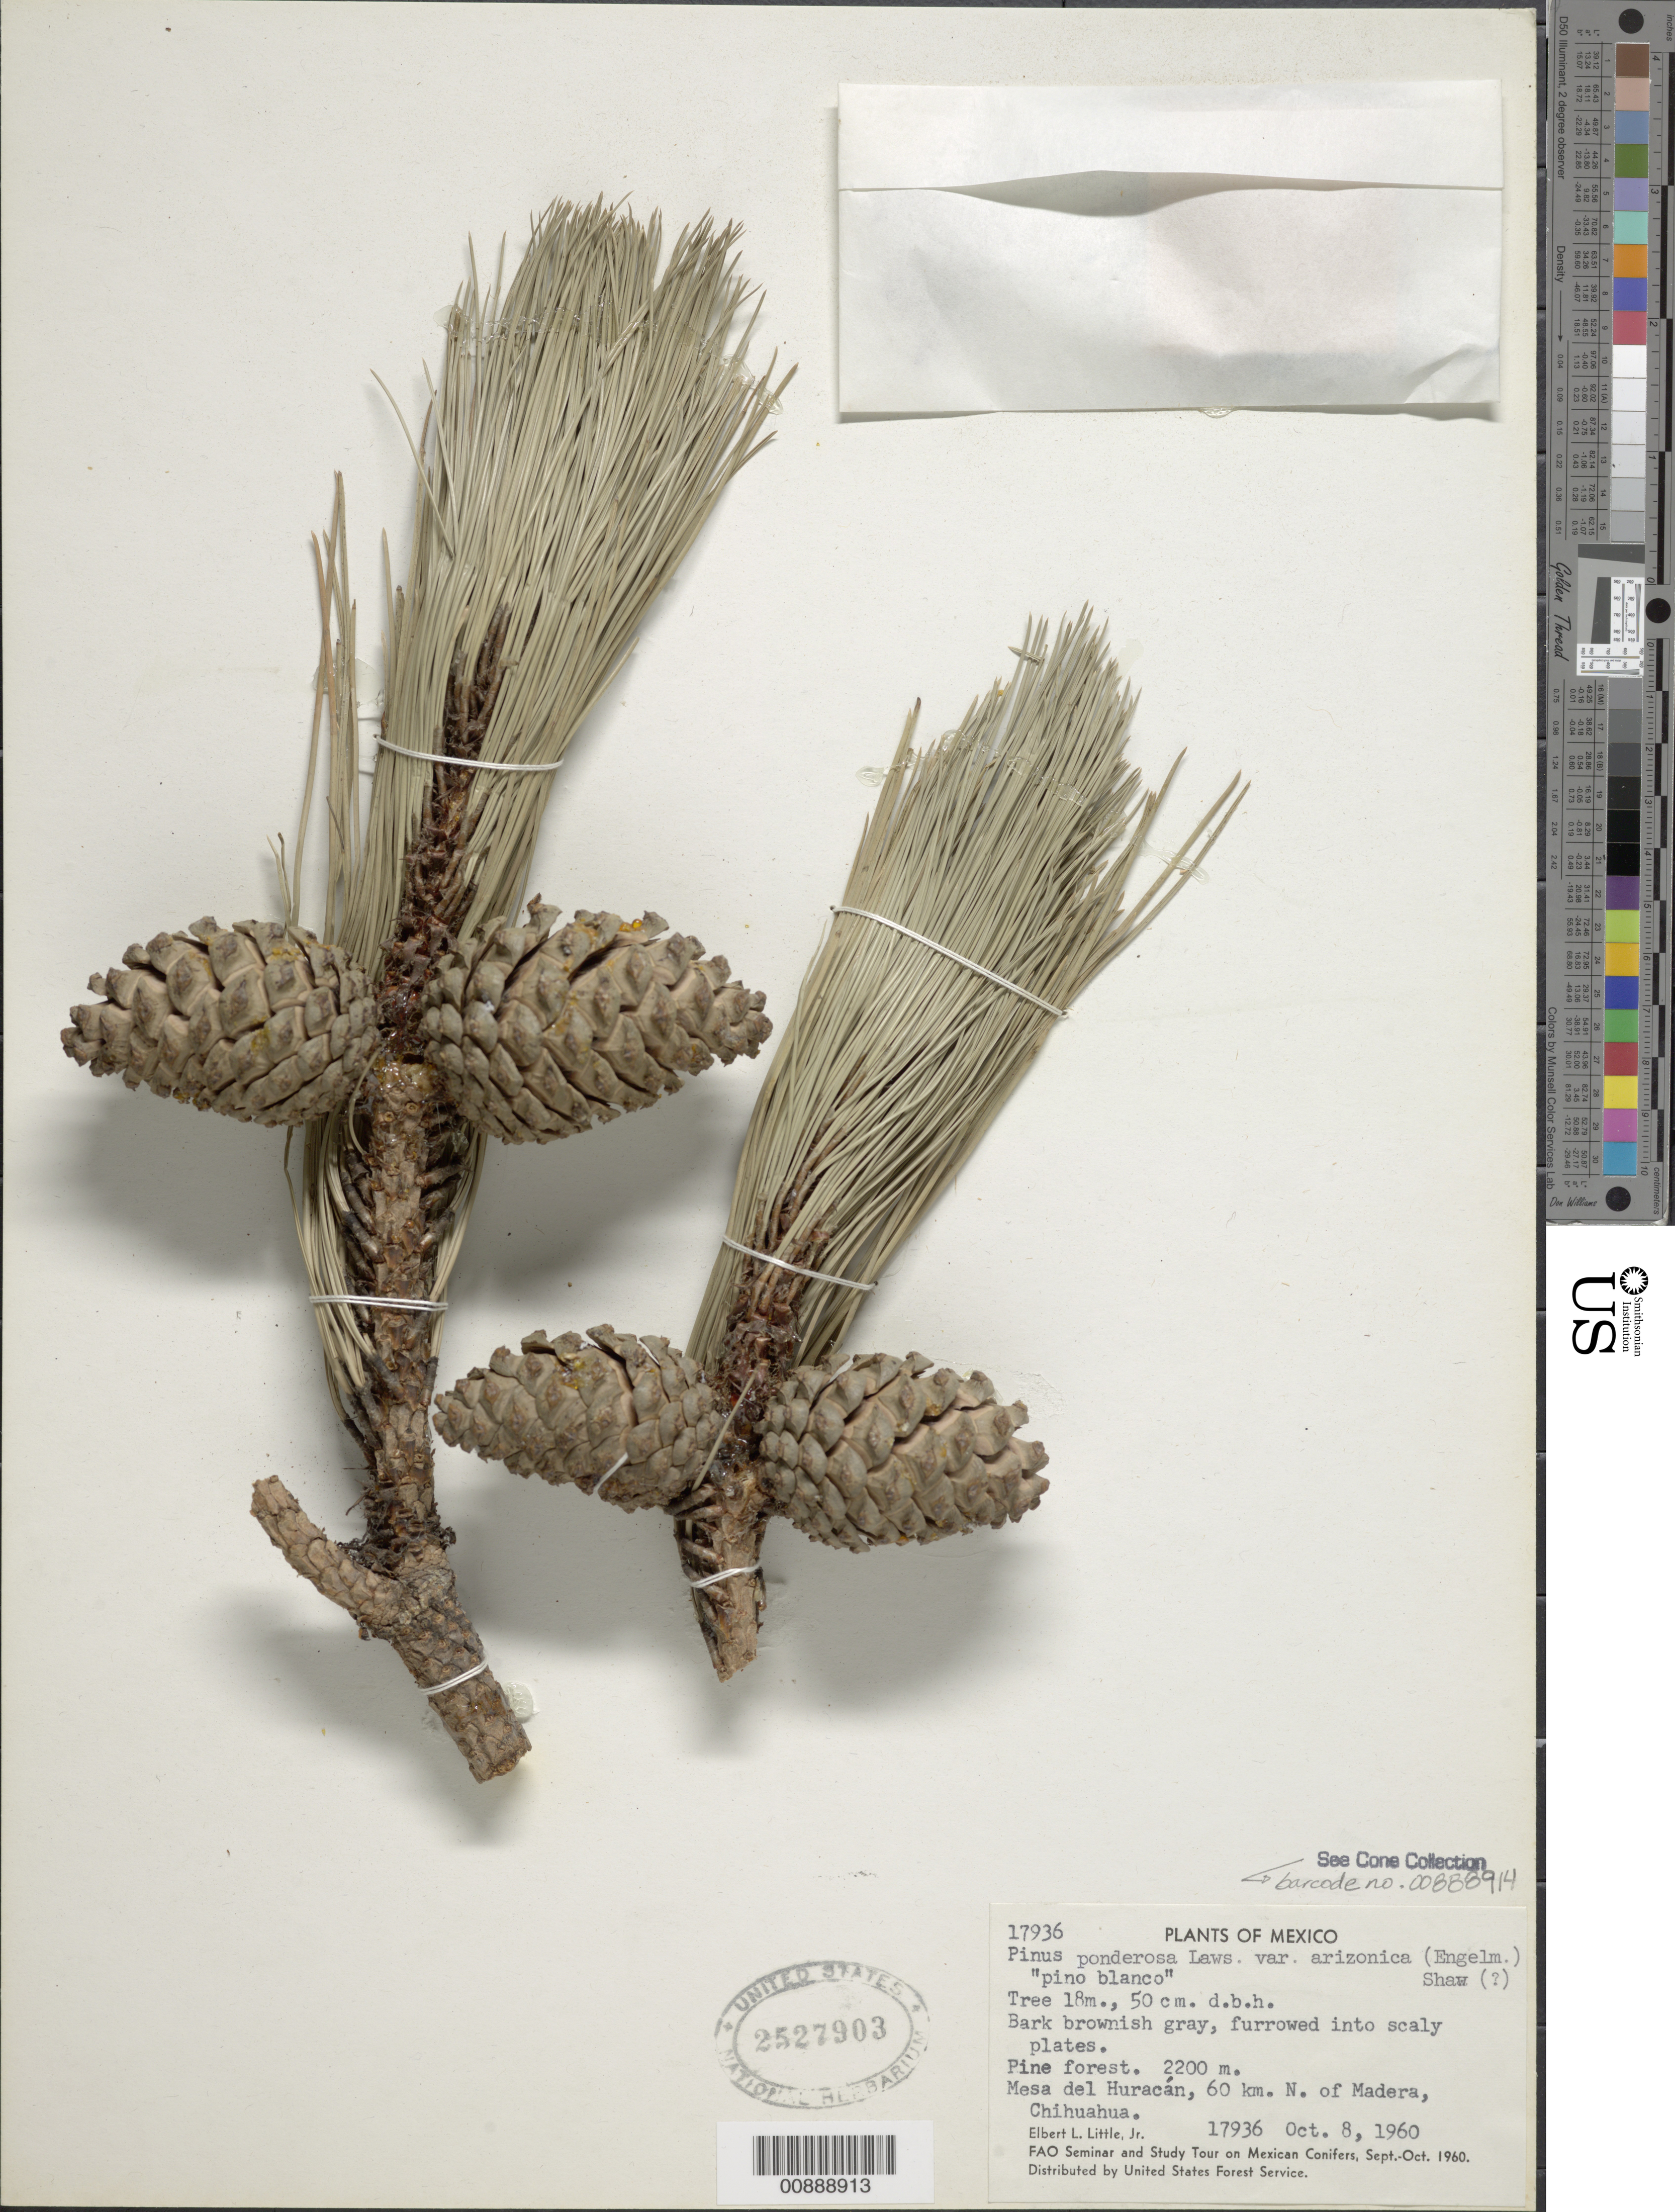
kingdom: Plantae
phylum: Tracheophyta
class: Pinopsida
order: Pinales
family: Pinaceae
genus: Pinus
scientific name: Pinus ponderosa var. arizonica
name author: (Engelm.) Shaw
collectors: E. L. Little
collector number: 17936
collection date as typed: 08 Oct 1960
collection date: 1960-10-08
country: Mexico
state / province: Chihuahua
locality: Mesa del Huracán, 60 km N of Madera, Chihuahua.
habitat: Pine forest.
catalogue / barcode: US 2527903